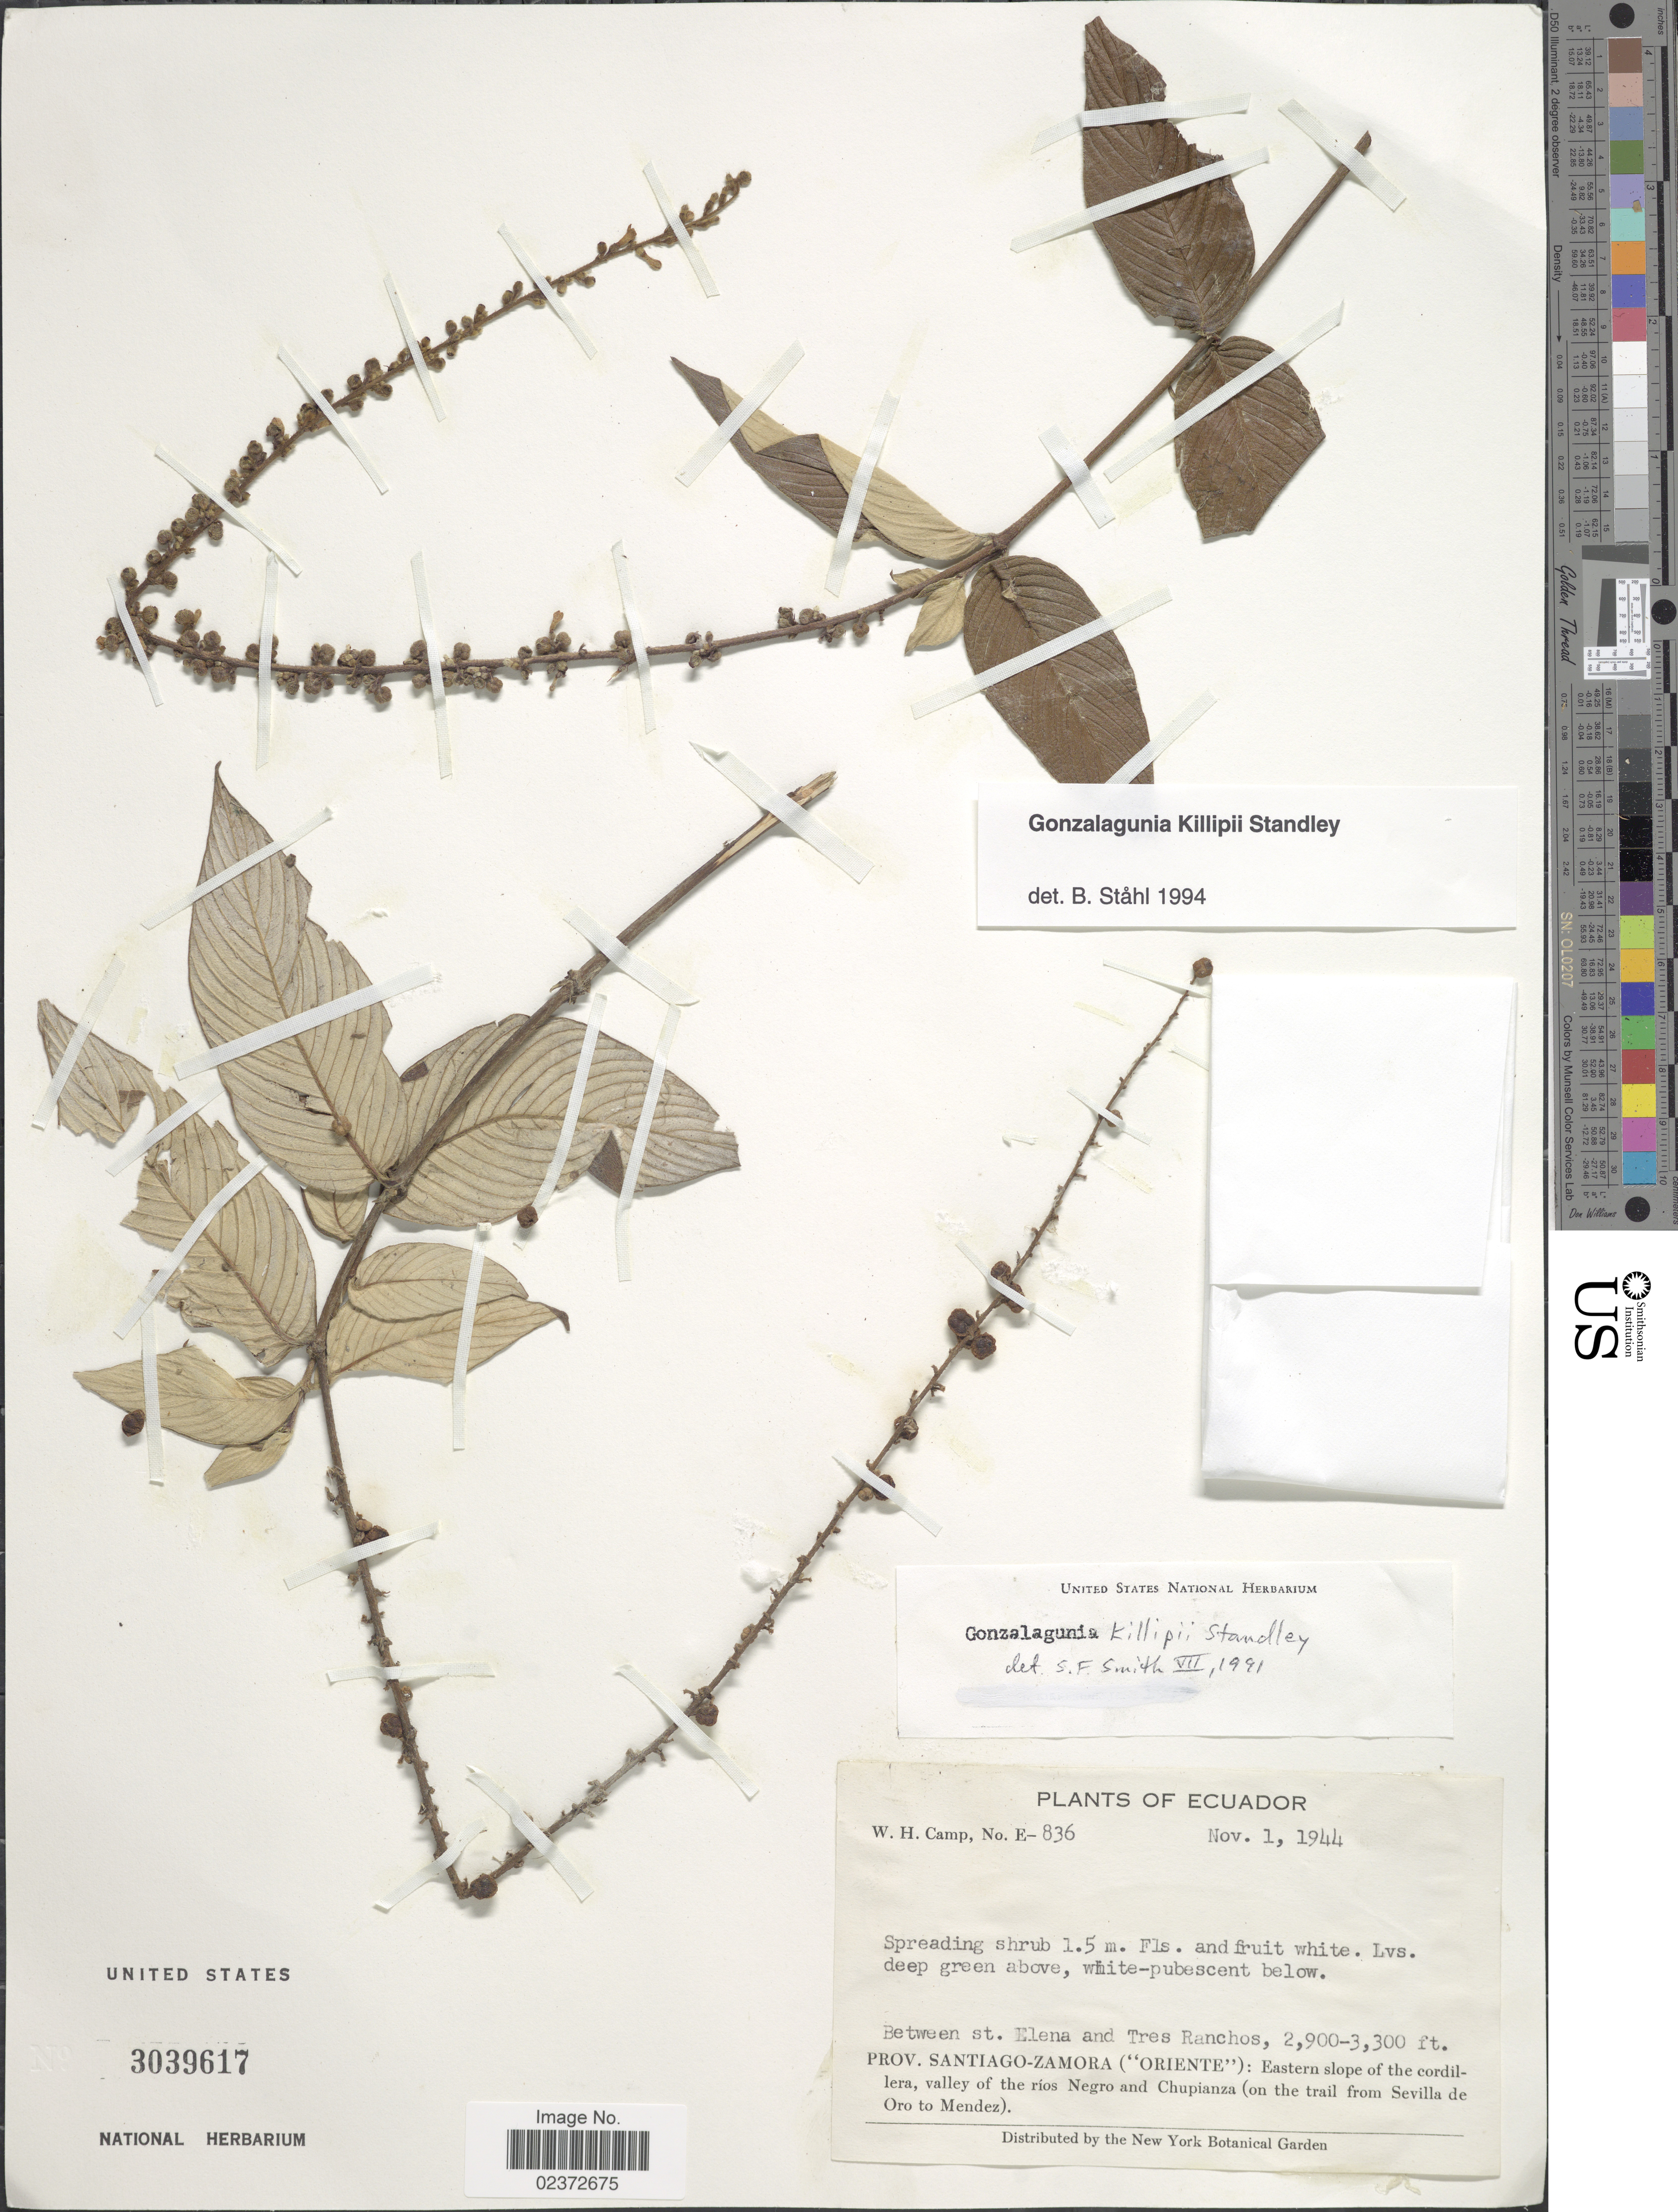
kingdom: Plantae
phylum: Tracheophyta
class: Magnoliopsida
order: Gentianales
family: Rubiaceae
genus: Gonzalagunia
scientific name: Gonzalagunia killipii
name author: Standl.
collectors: W. H. Camp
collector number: E-836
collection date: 1944-11-01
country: Ecuador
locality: Between st. Elena and Tres Ranchos. Prov. Santiago-Zamora ("Oriente"): Eastern slope of the cordillera, valley of the rios Negro Chupianza (on the trail from Sevilla de Oro to Mendez)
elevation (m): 884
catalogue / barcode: US 3039617